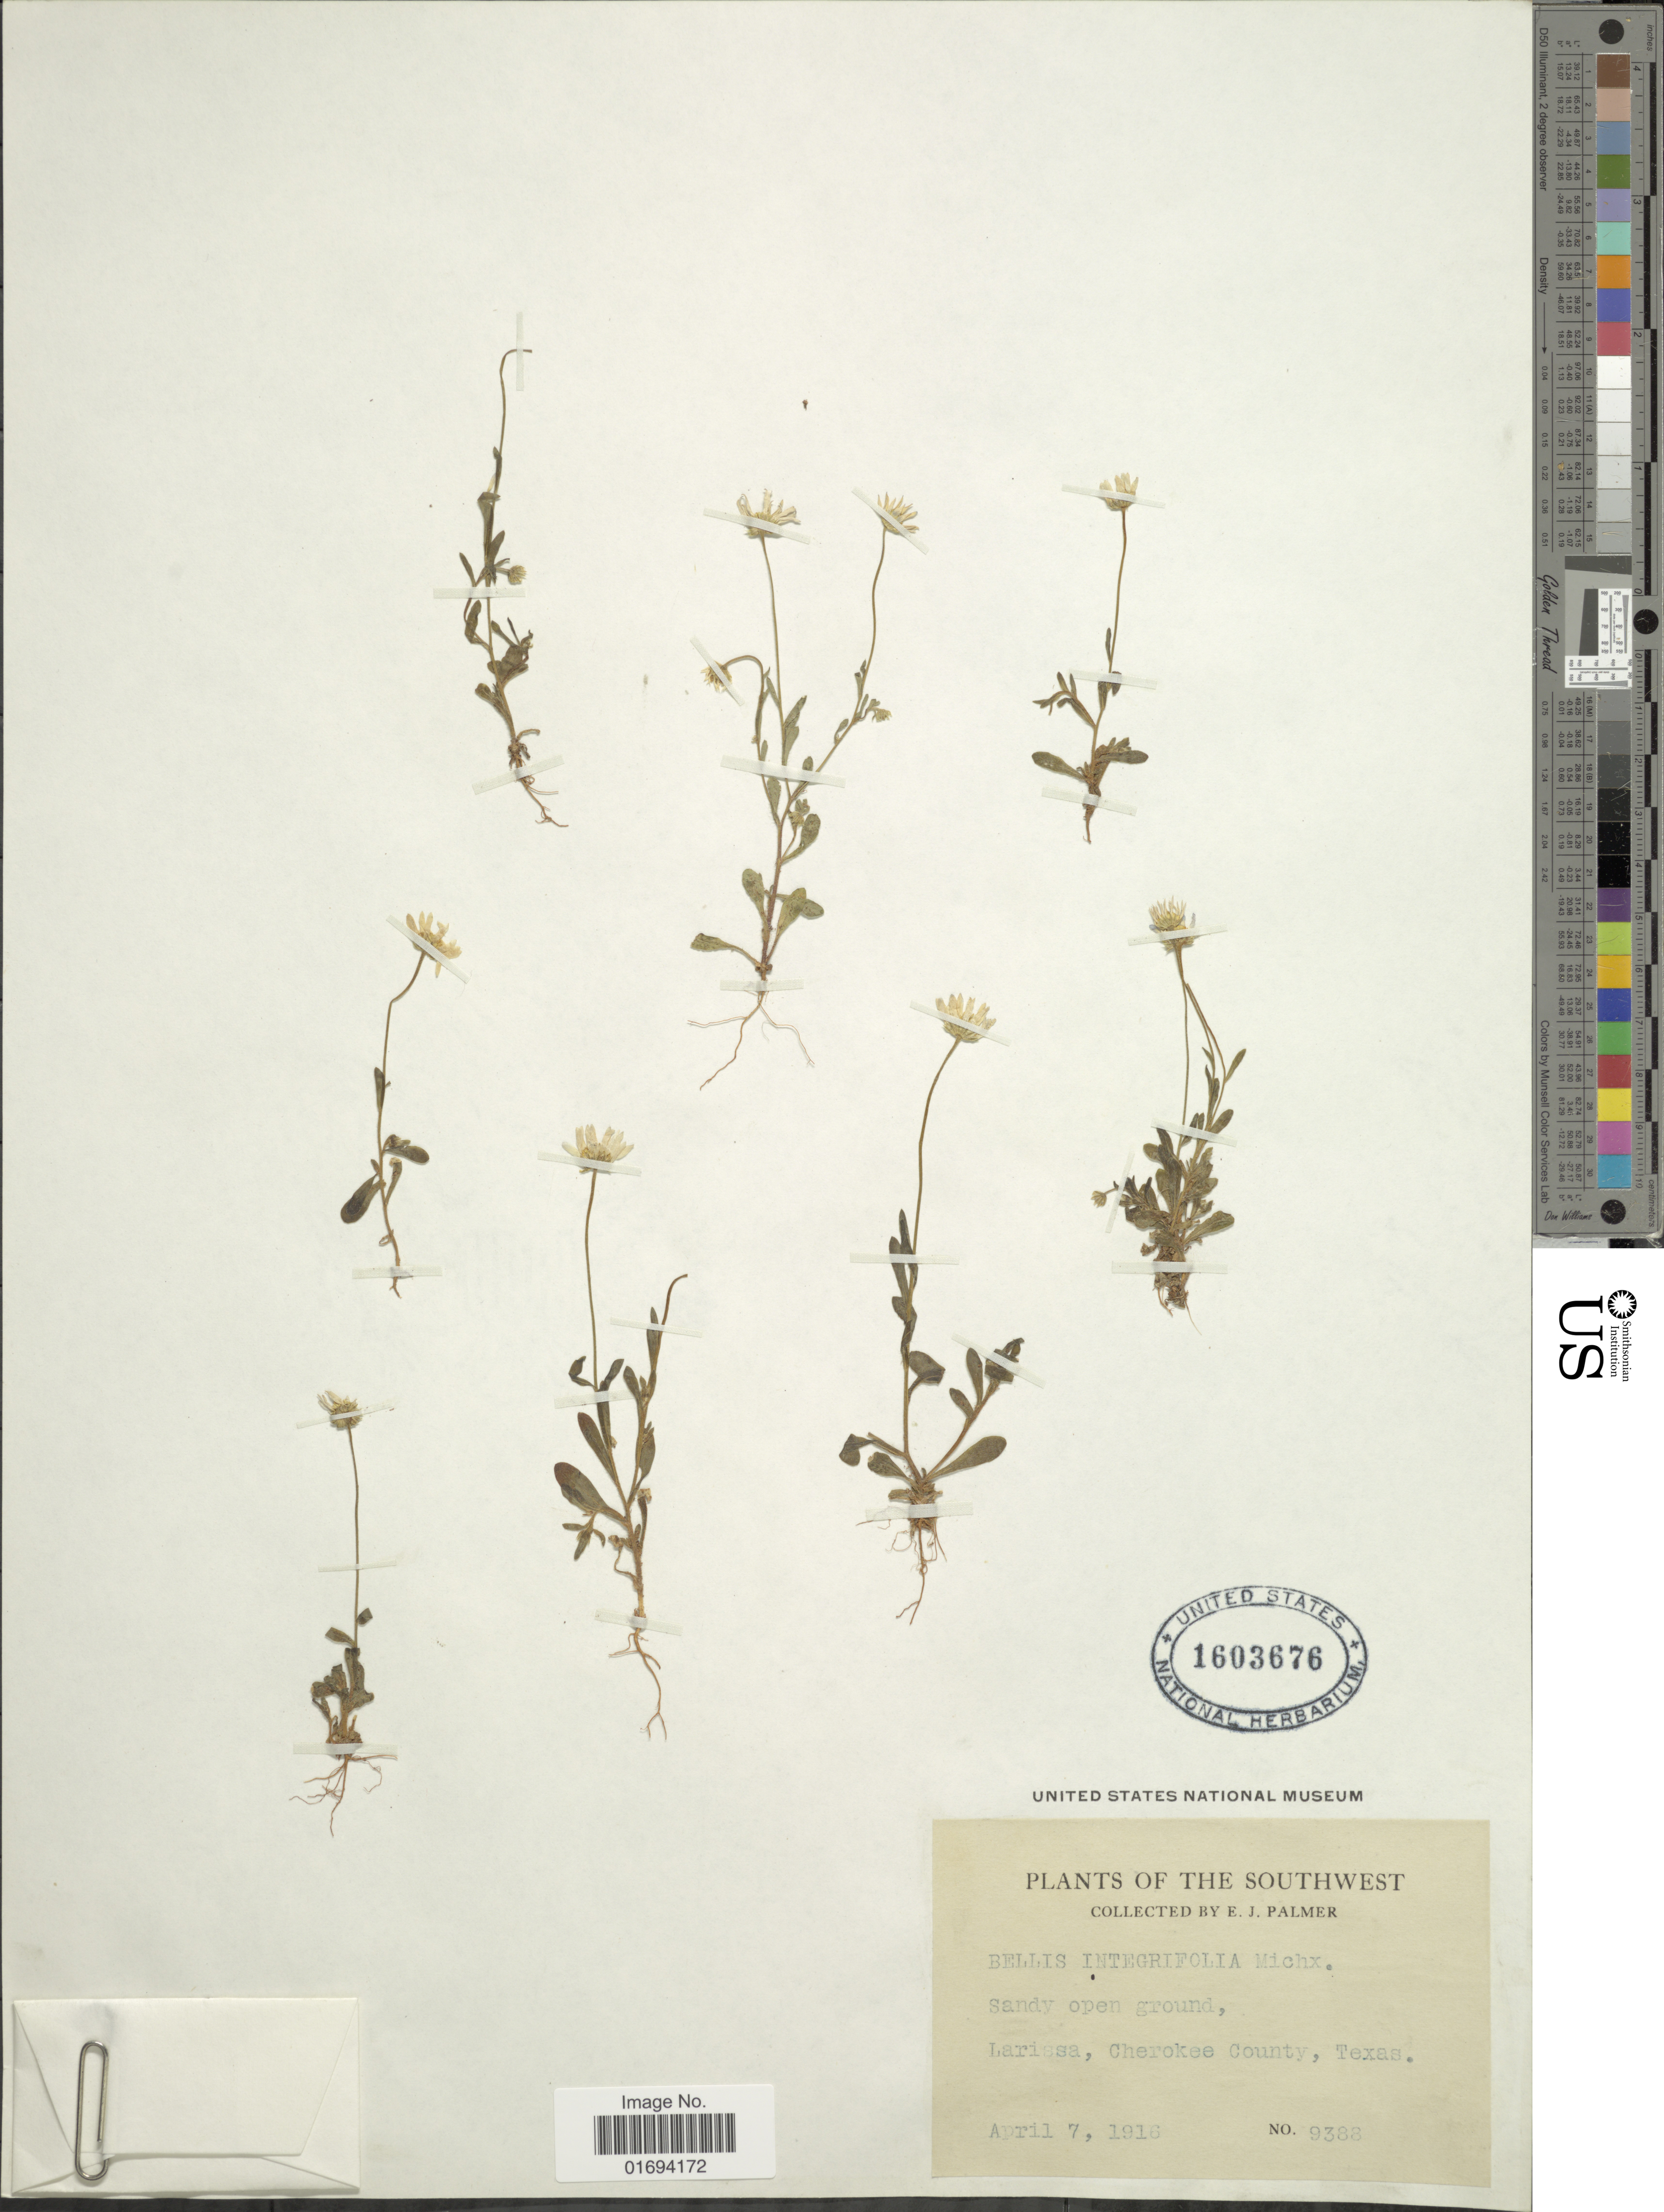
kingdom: Plantae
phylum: Tracheophyta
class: Magnoliopsida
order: Asterales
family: Asteraceae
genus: Astranthium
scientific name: Astranthium integrifolium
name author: (Michx.) Nutt.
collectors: E. J. Palmer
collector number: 9388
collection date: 1916-04-07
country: United States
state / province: Texas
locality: Larissa, Cherokee County, Texas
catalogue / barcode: US 1603676